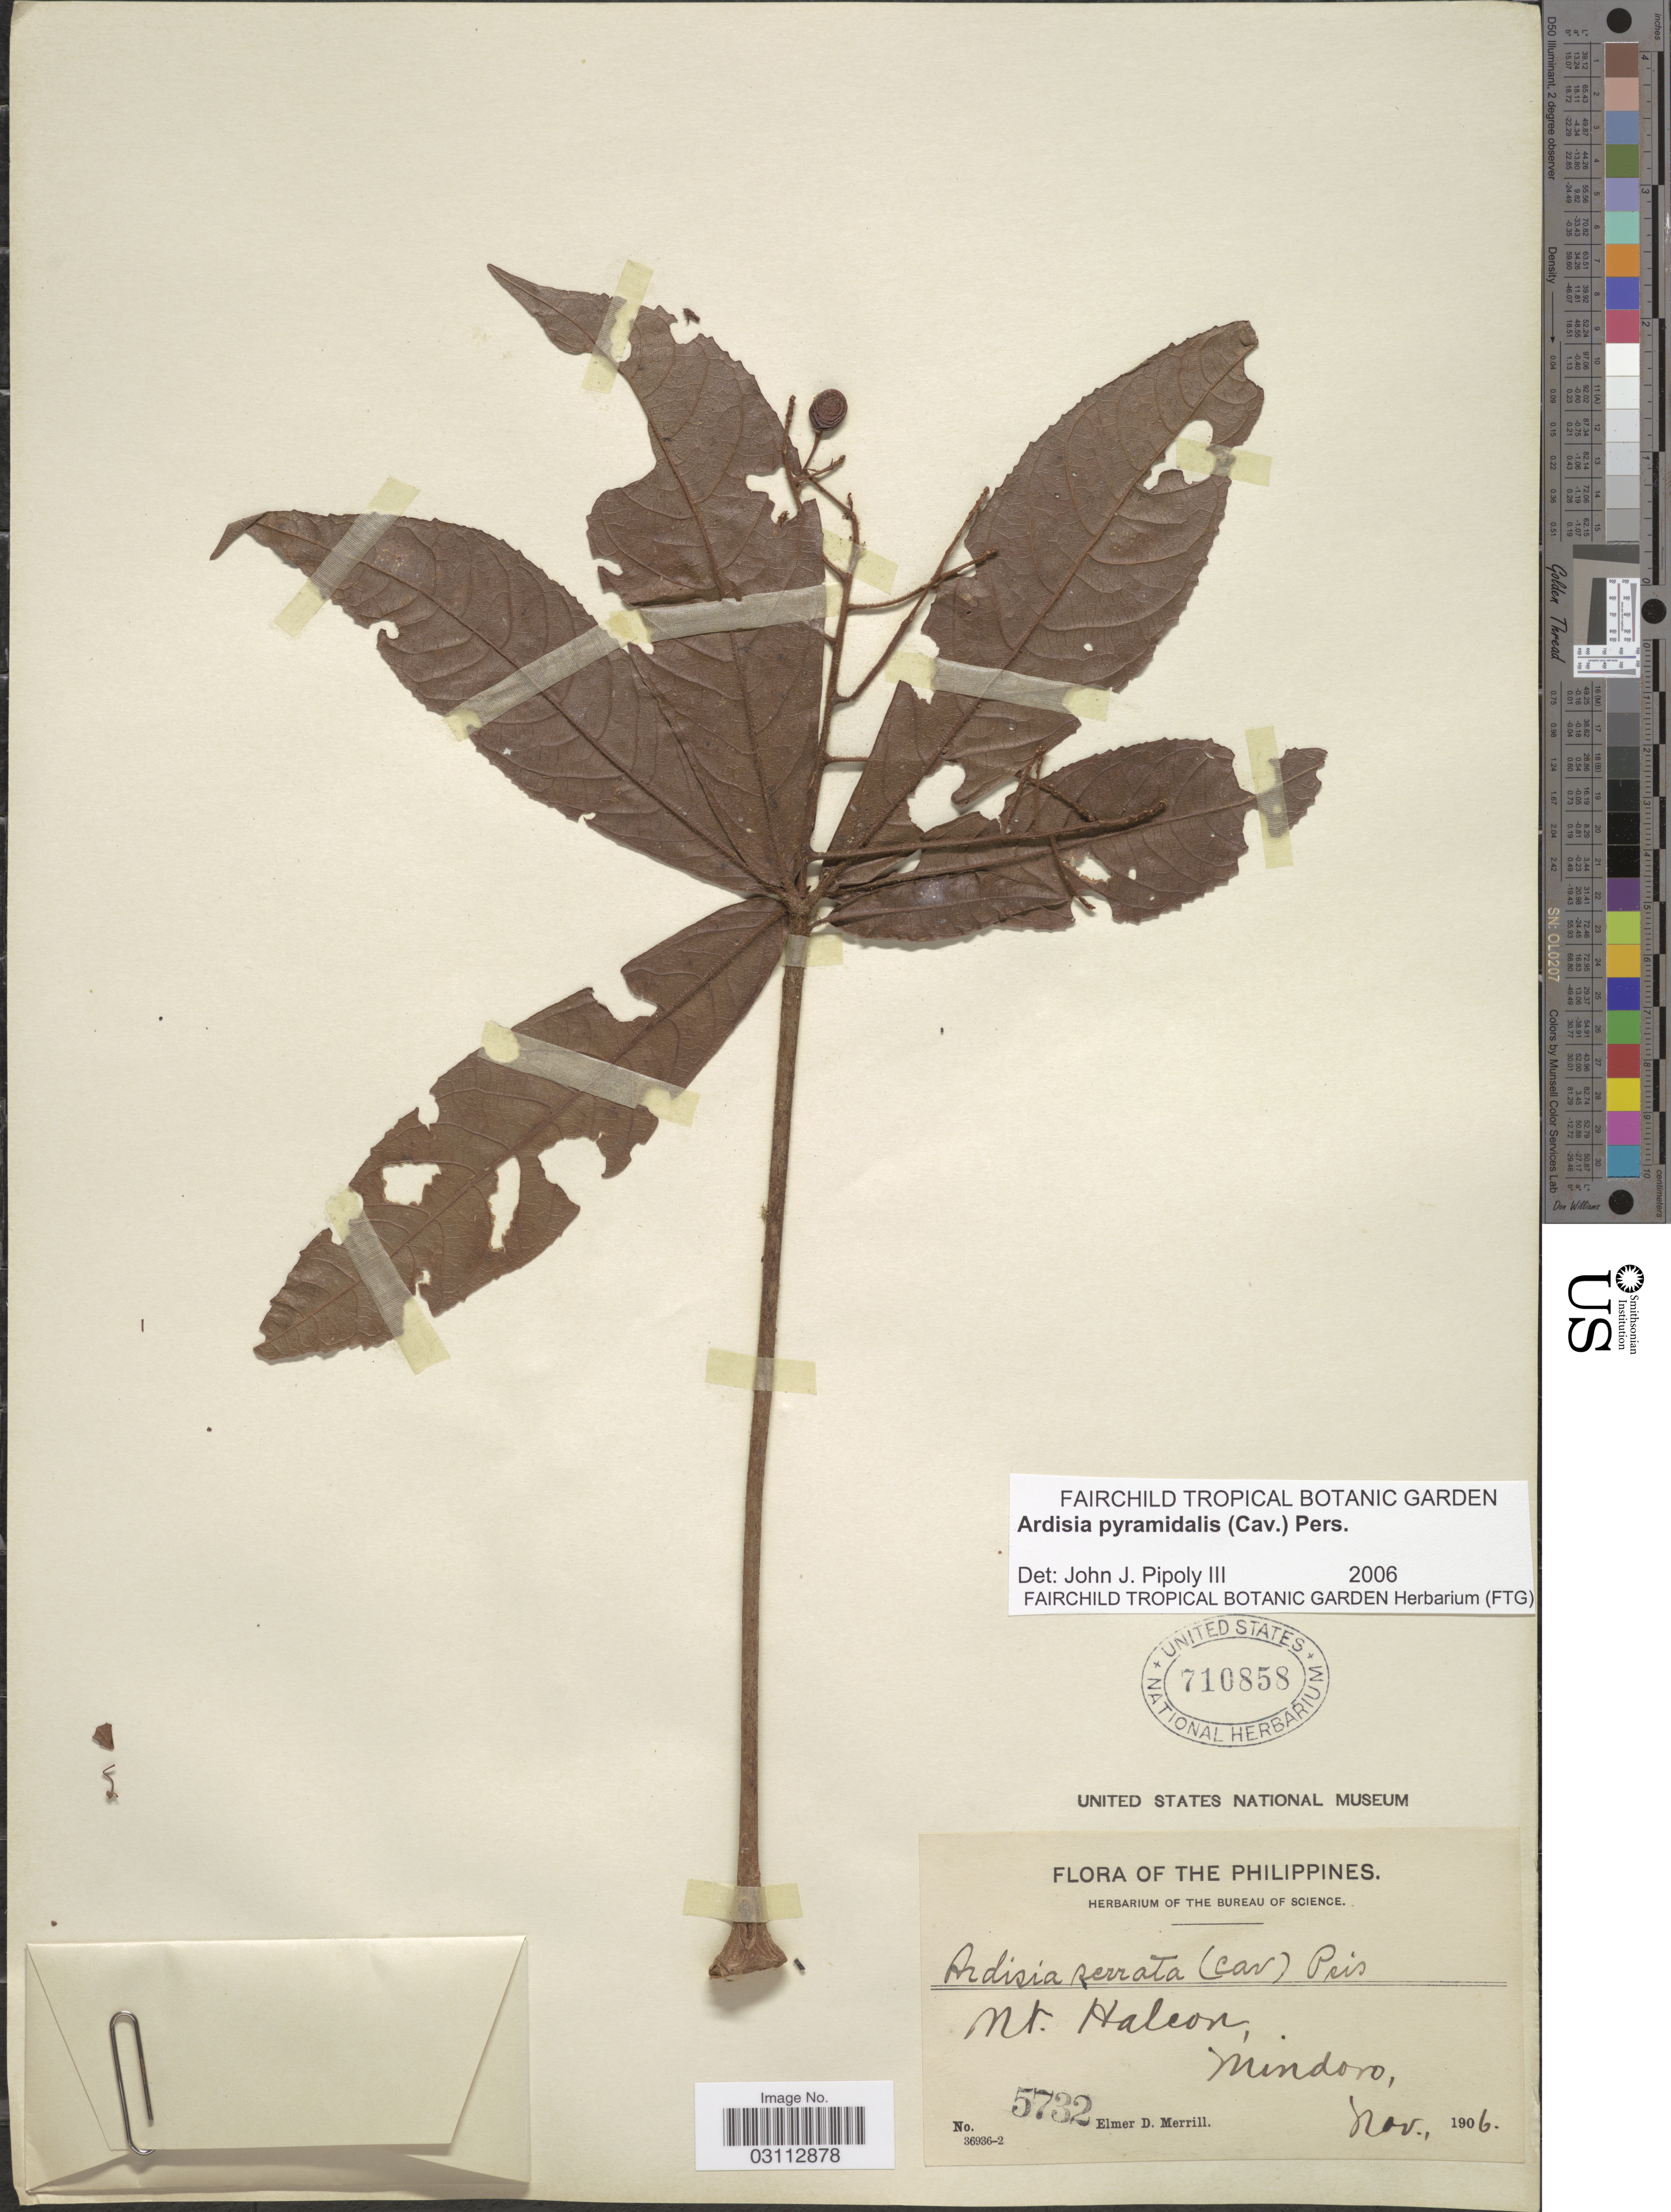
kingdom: Plantae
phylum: Tracheophyta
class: Magnoliopsida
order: Ericales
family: Primulaceae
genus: Ardisia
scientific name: Ardisia pyramidalis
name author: (Cav.) Pers.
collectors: E. D. Merrill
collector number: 5732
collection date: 1906-11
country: Philippines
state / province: Mimaropa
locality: Mt. Halcon, Mindoro.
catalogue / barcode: US 710858